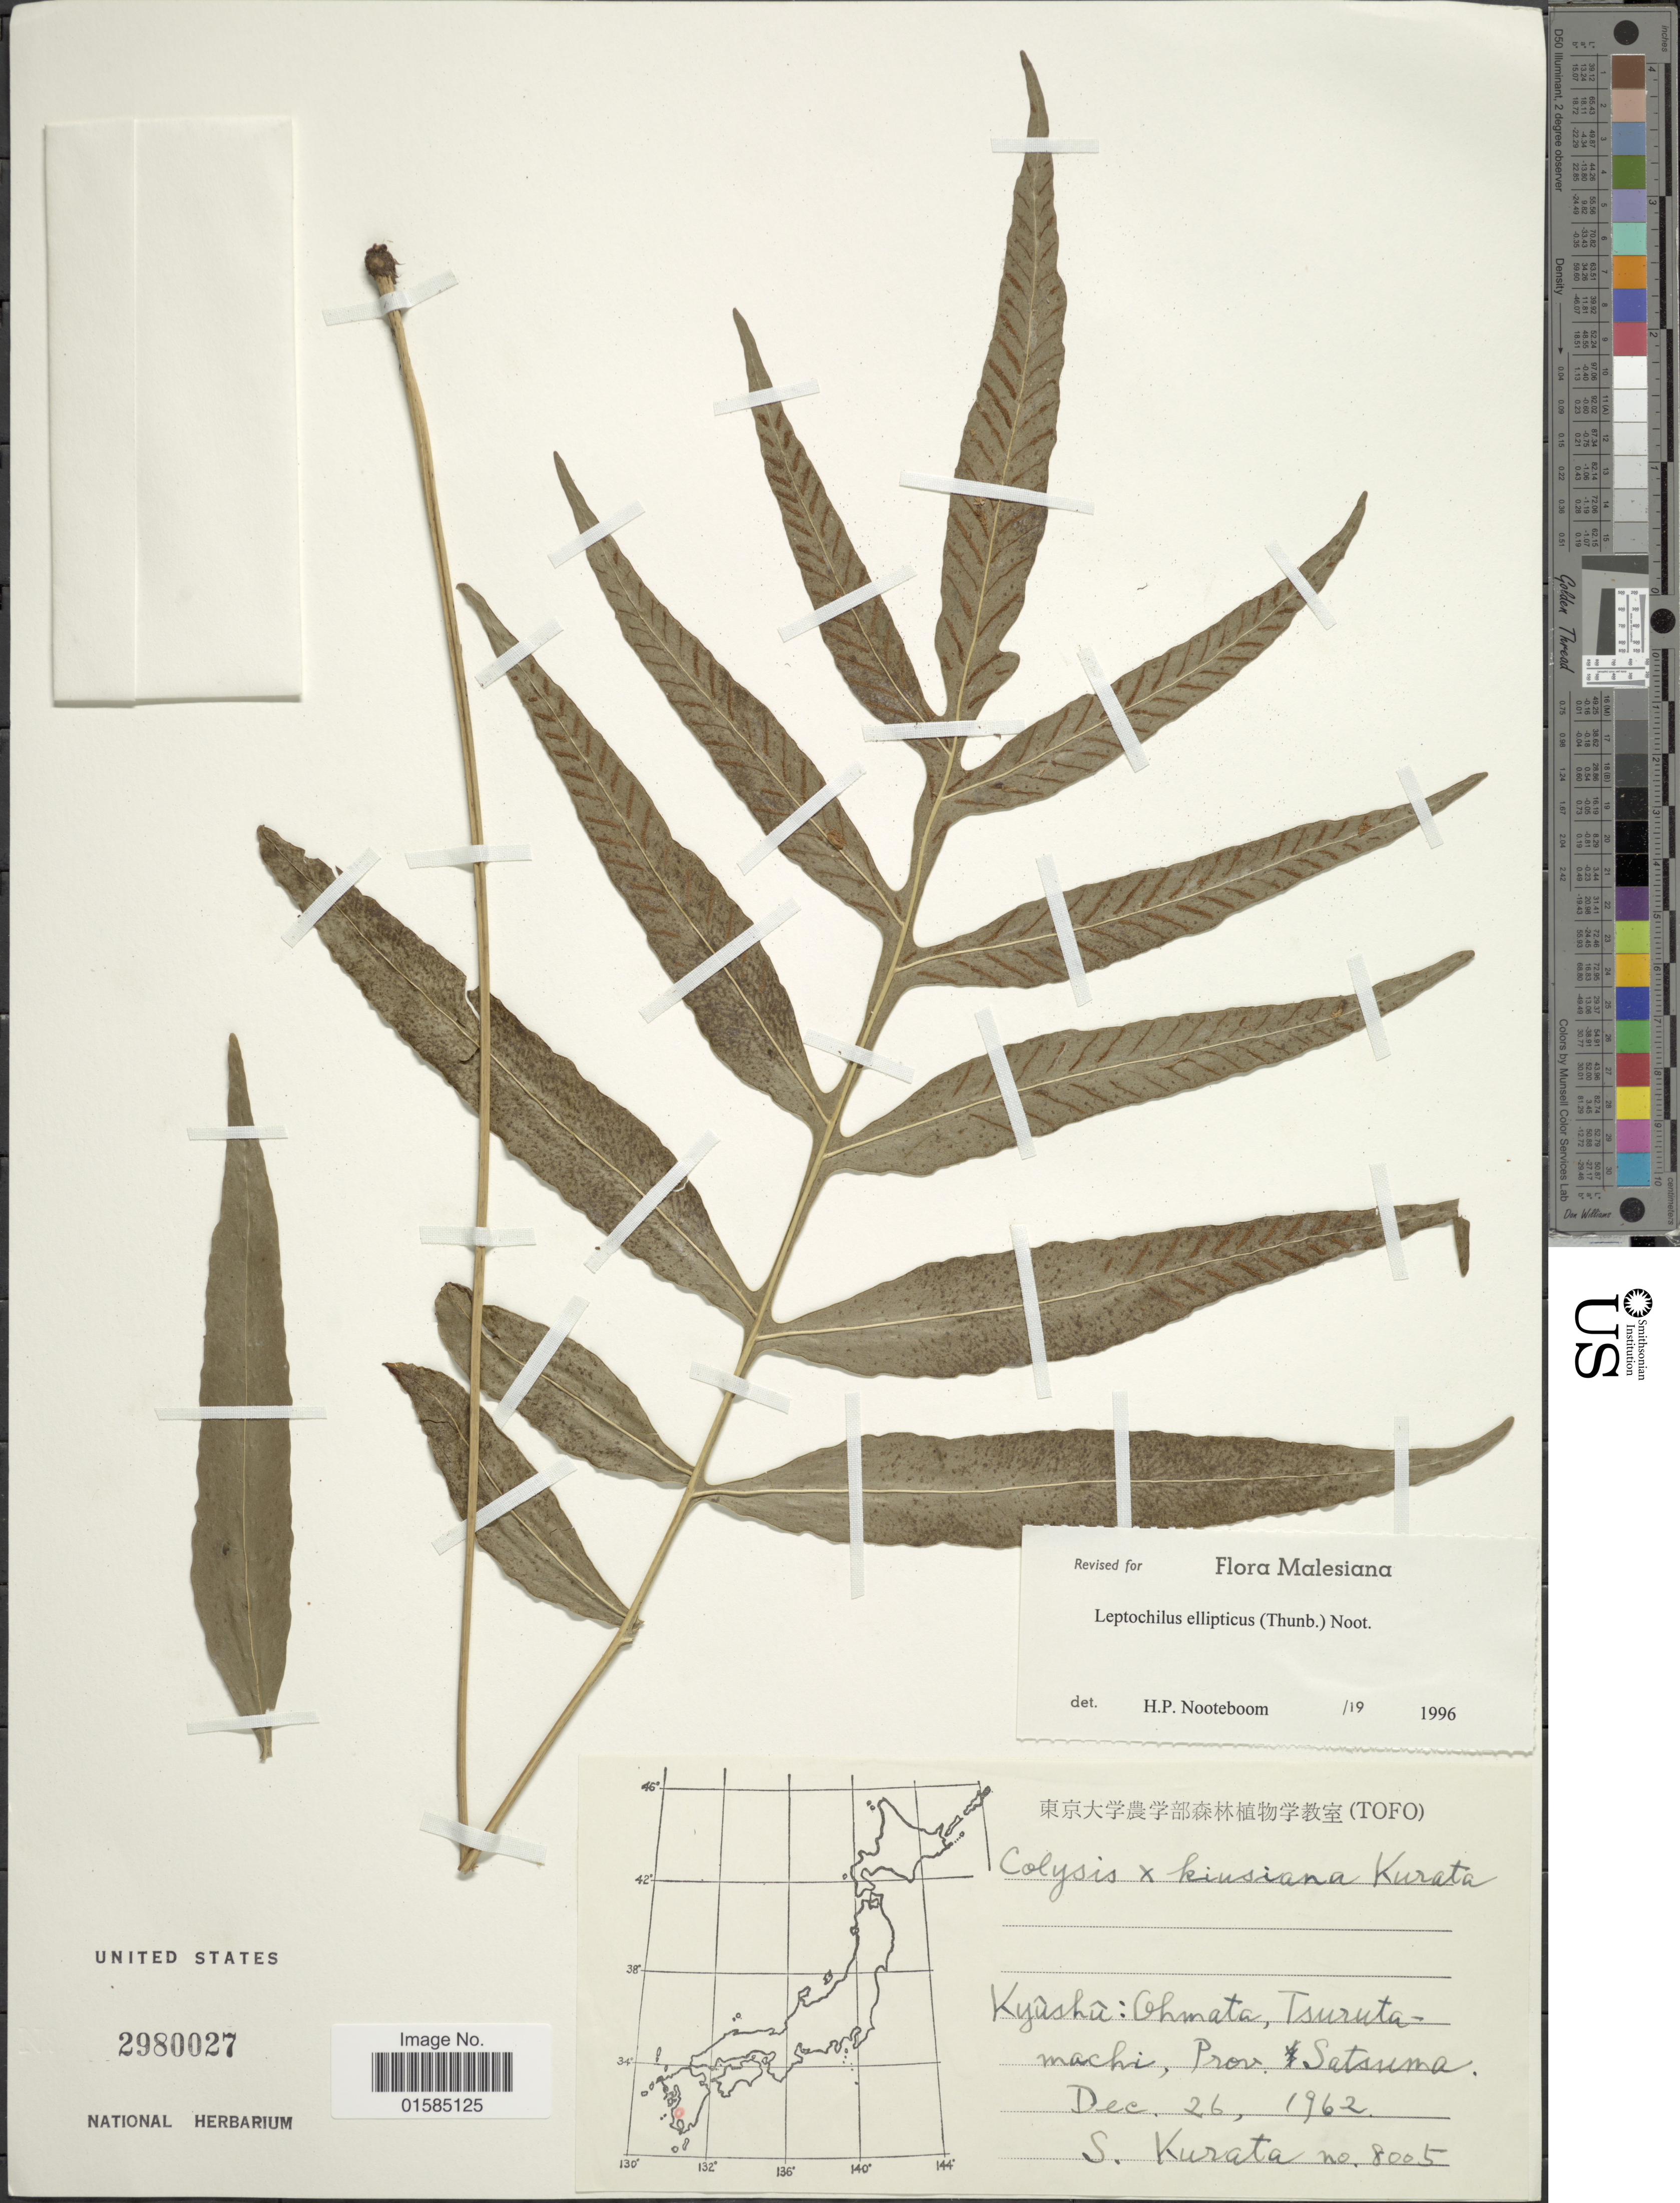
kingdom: Plantae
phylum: Tracheophyta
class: Polypodiopsida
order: Polypodiales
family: Polypodiaceae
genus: Leptochilus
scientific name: Leptochilus ellipticus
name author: (Thunb.) Noot.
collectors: Sa. Kurata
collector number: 8005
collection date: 1962-12-26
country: Japan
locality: Tofo, Kyushu: Ohmata, Tsurutamachi, prov. Satsuma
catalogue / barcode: US 2980027